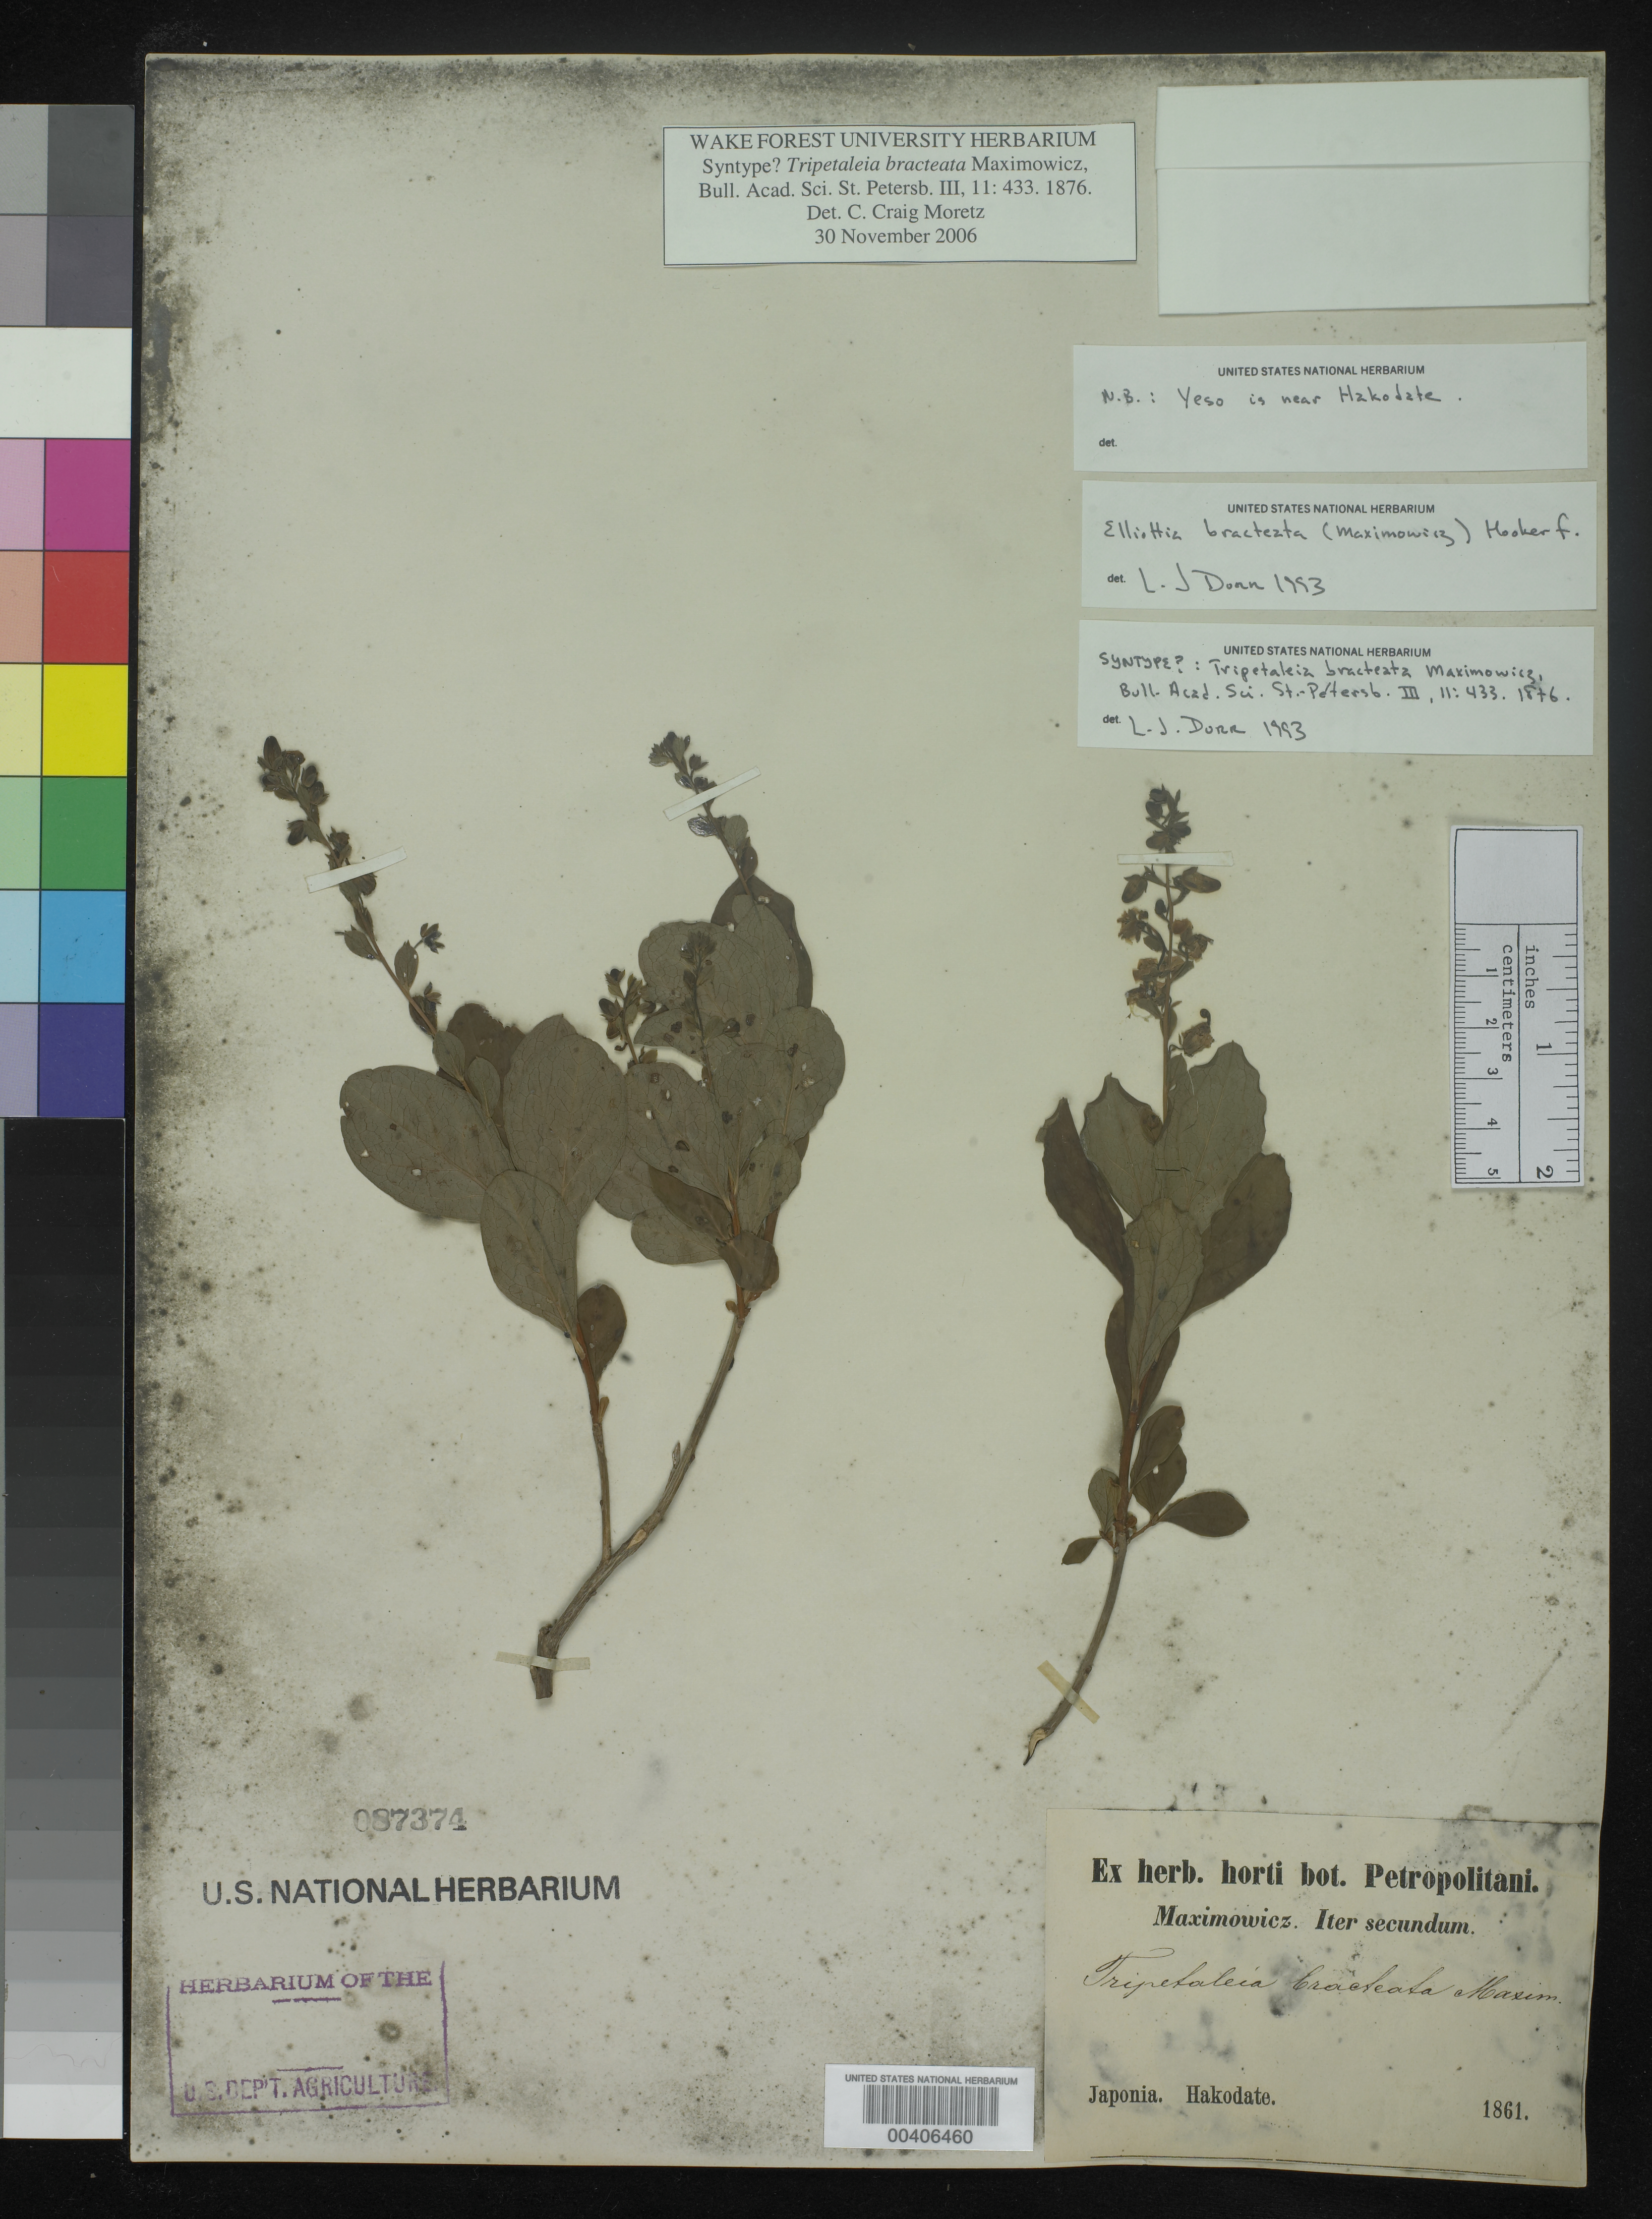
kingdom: Plantae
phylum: Tracheophyta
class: Magnoliopsida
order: Ericales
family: Ericaceae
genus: Tripetaleia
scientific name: Tripetaleia bracteata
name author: Maxim.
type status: Possible Syntype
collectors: C. J. Maximowicz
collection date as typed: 1861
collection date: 1861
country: Japan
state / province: Hokkaido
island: Hokkaido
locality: Hakodate.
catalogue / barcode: US 87374